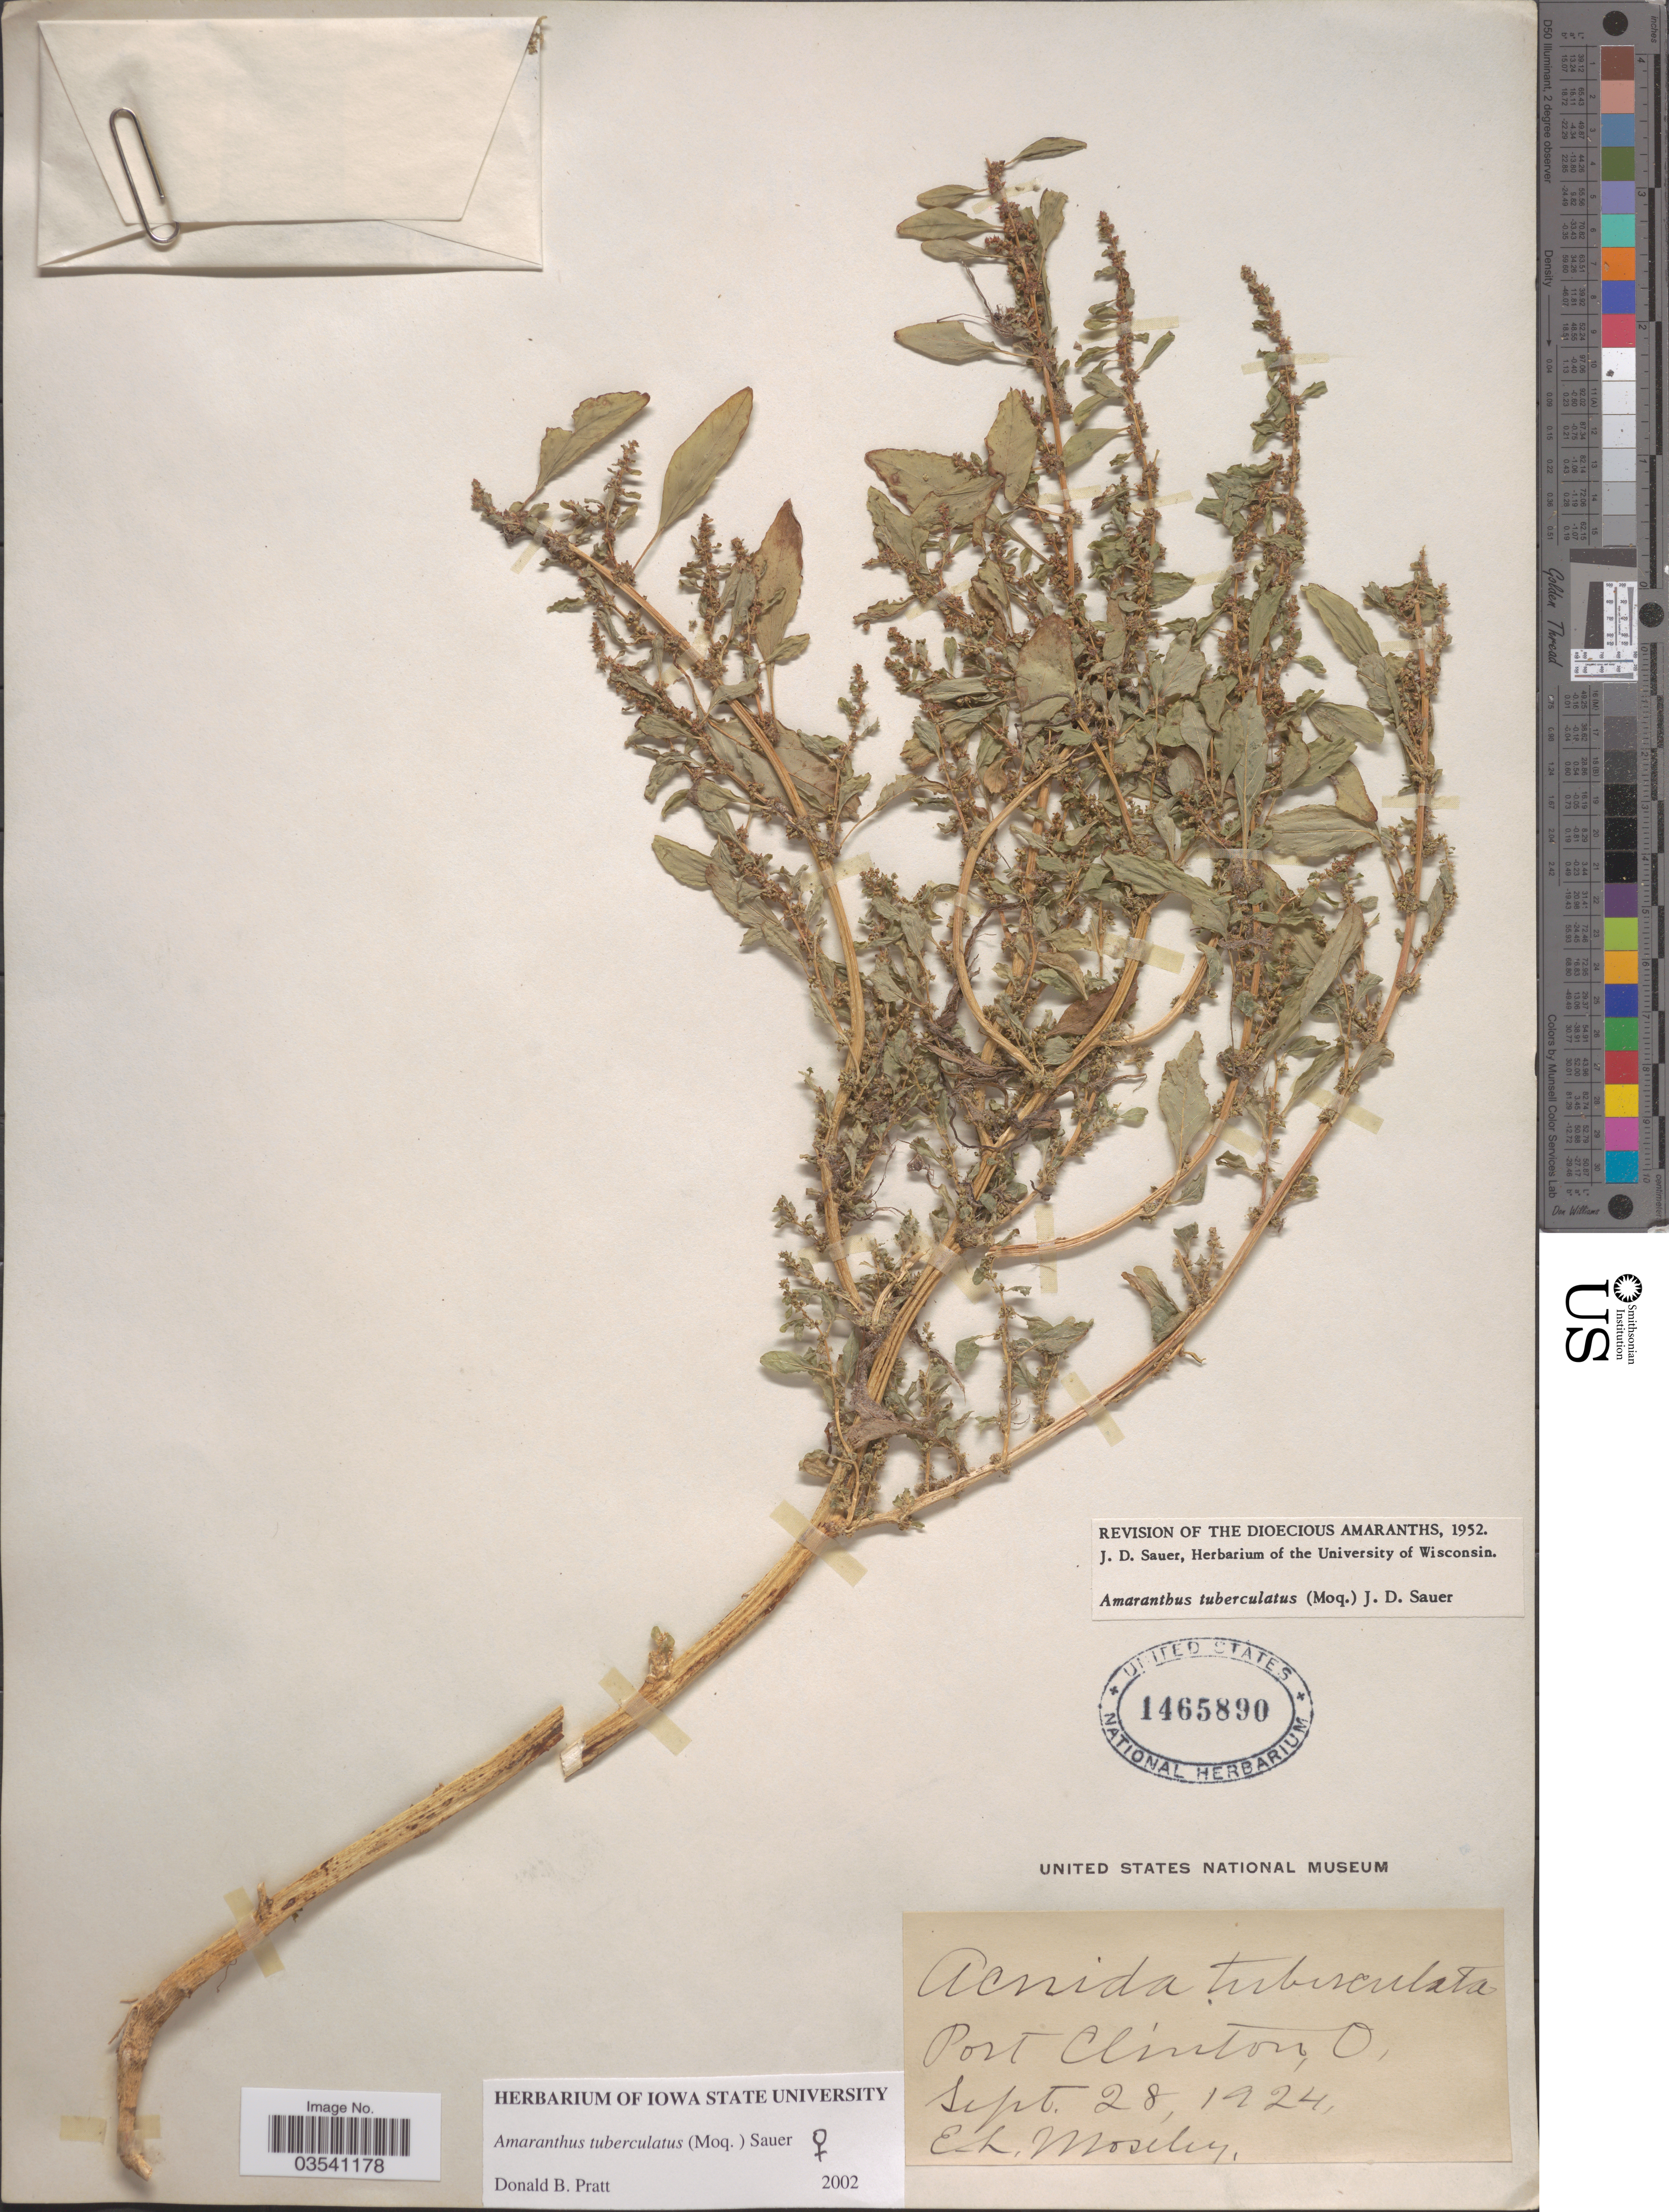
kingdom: Plantae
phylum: Tracheophyta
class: Magnoliopsida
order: Caryophyllales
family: Amaranthaceae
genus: Amaranthus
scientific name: Amaranthus tuberculatus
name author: (Moq.) J.D. Sauer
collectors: E. Moseley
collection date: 1924-09-28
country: United States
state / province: Ohio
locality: Port Clinton.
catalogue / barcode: US 1465890